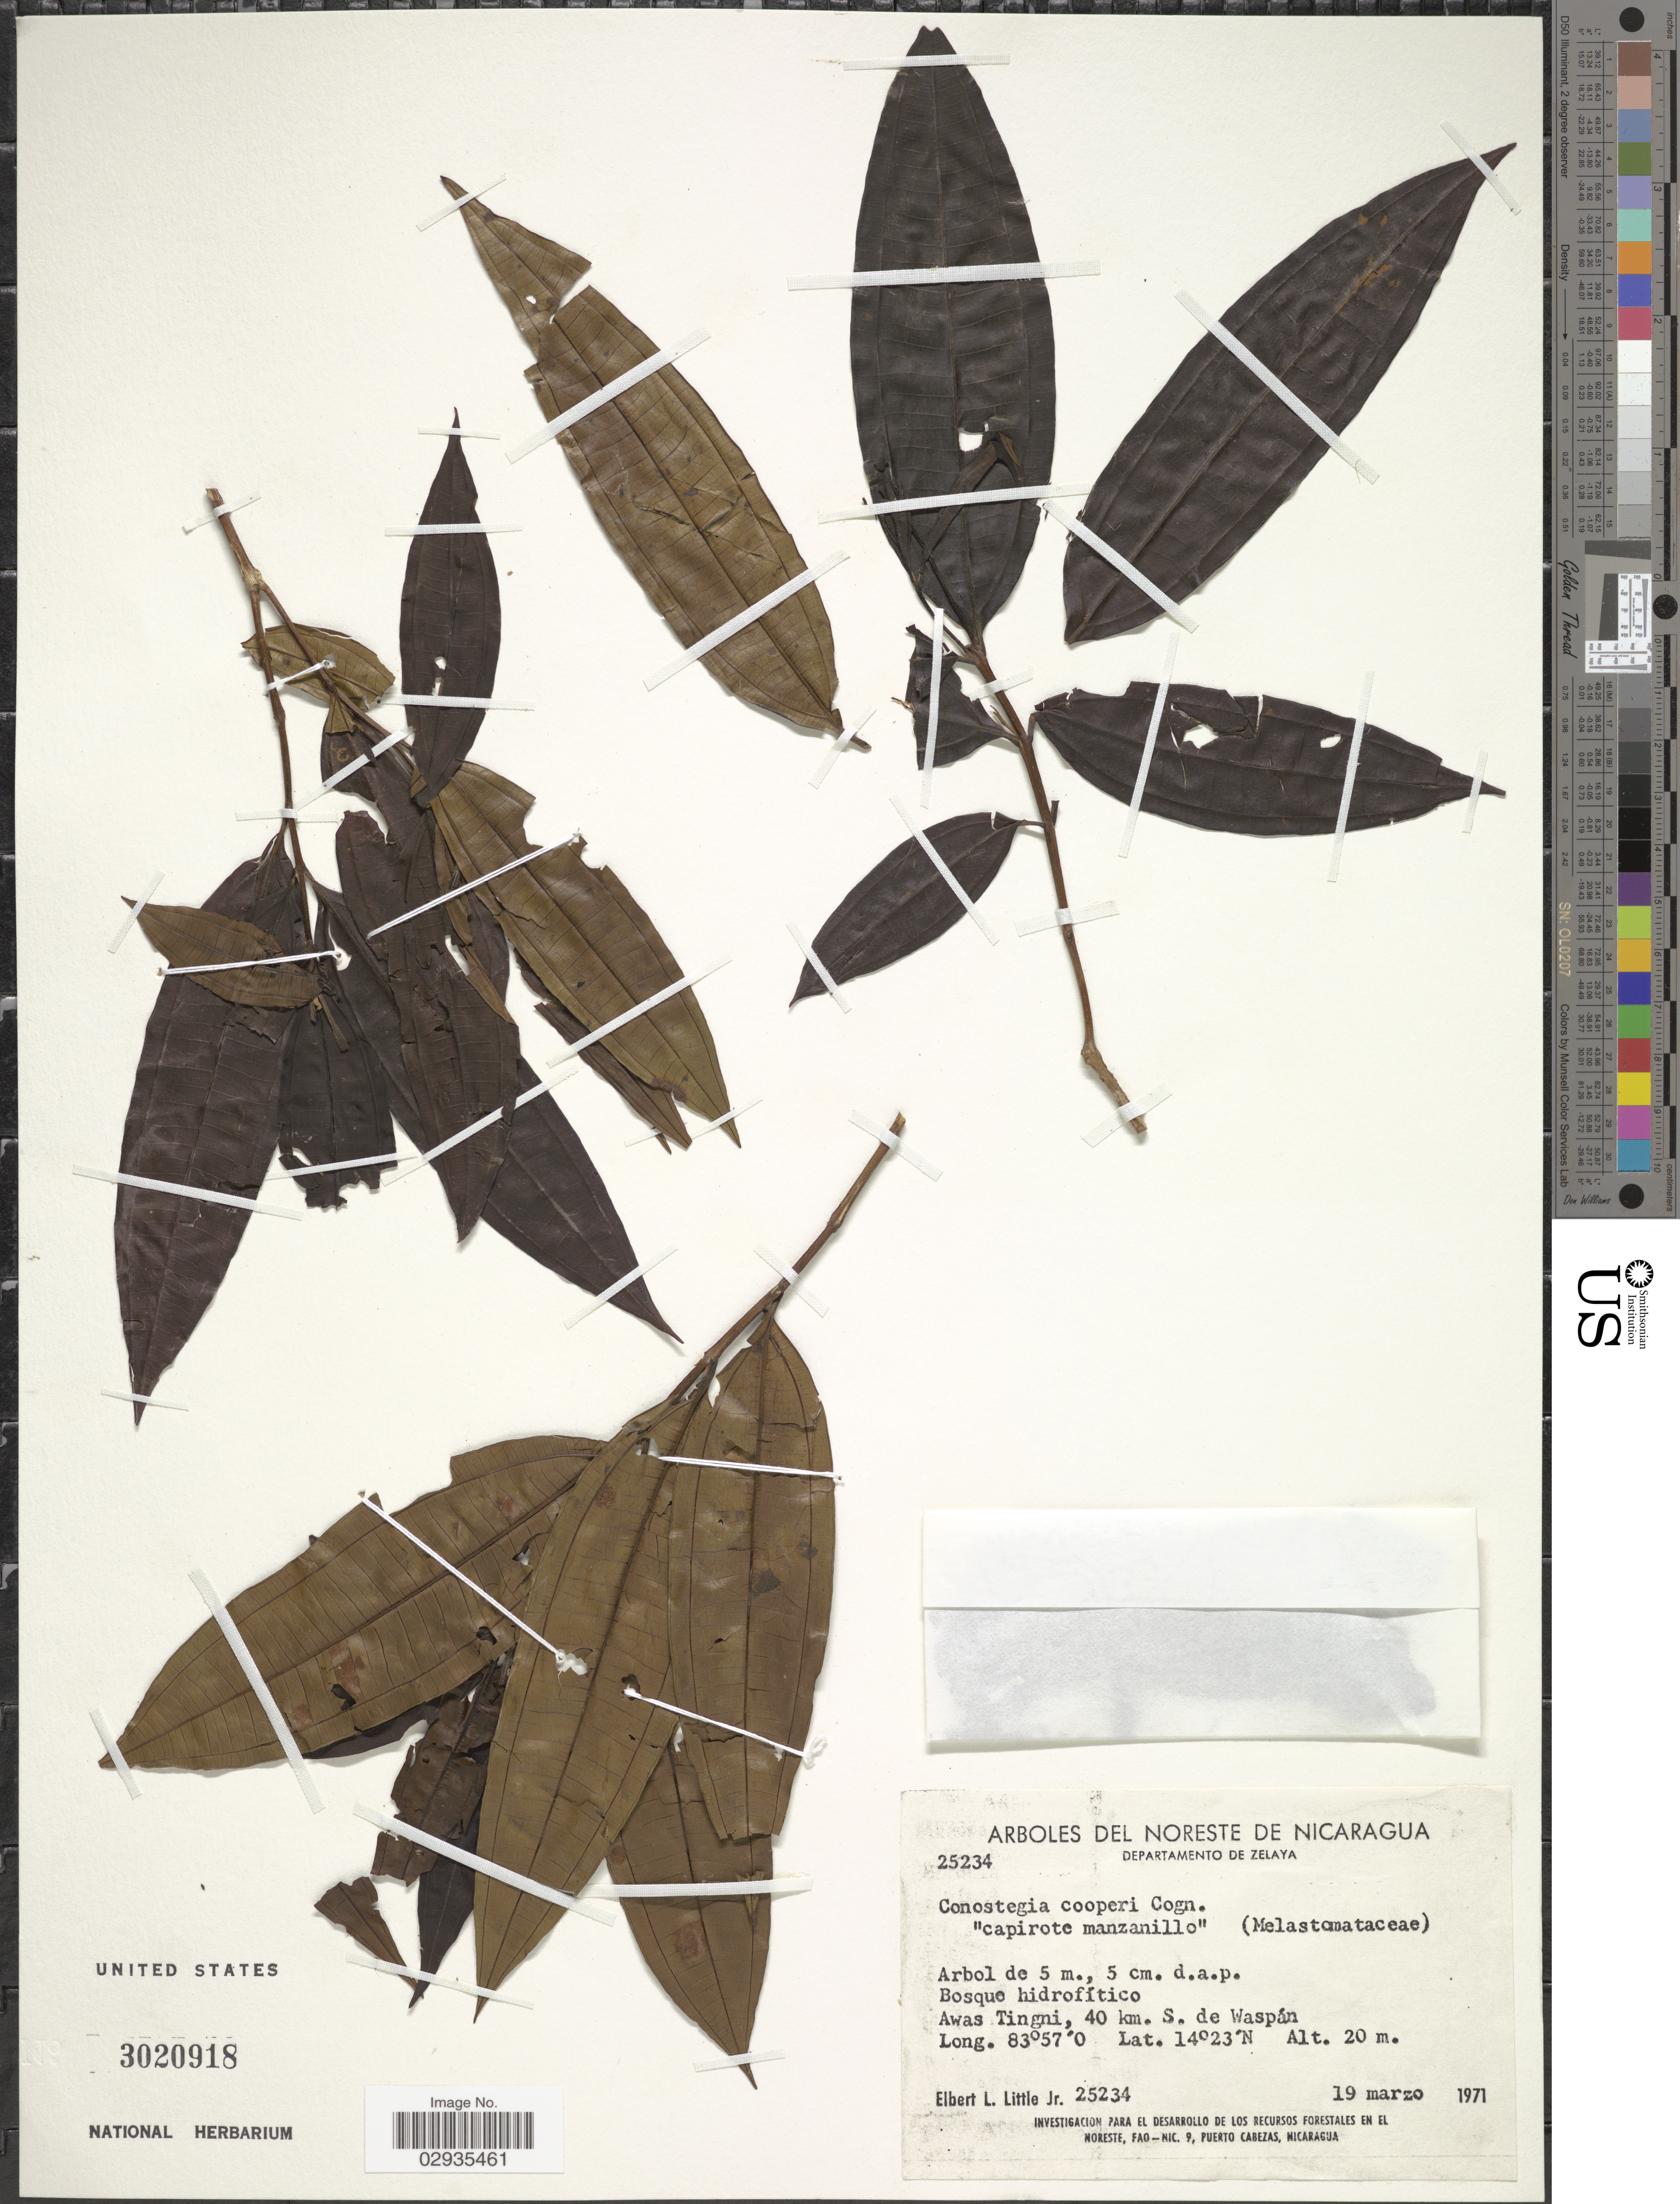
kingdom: Plantae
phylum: Tracheophyta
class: Magnoliopsida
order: Myrtales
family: Melastomataceae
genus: Miconia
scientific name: Miconia poeppigii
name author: Triana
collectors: E. L. Little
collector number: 25234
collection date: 1971-03-19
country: Nicaragua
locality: Noreste de Nicaragua, Departamento de Zelaya, Awas Tingni, 40 km. S. de Waspán.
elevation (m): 20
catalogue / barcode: US 3020918